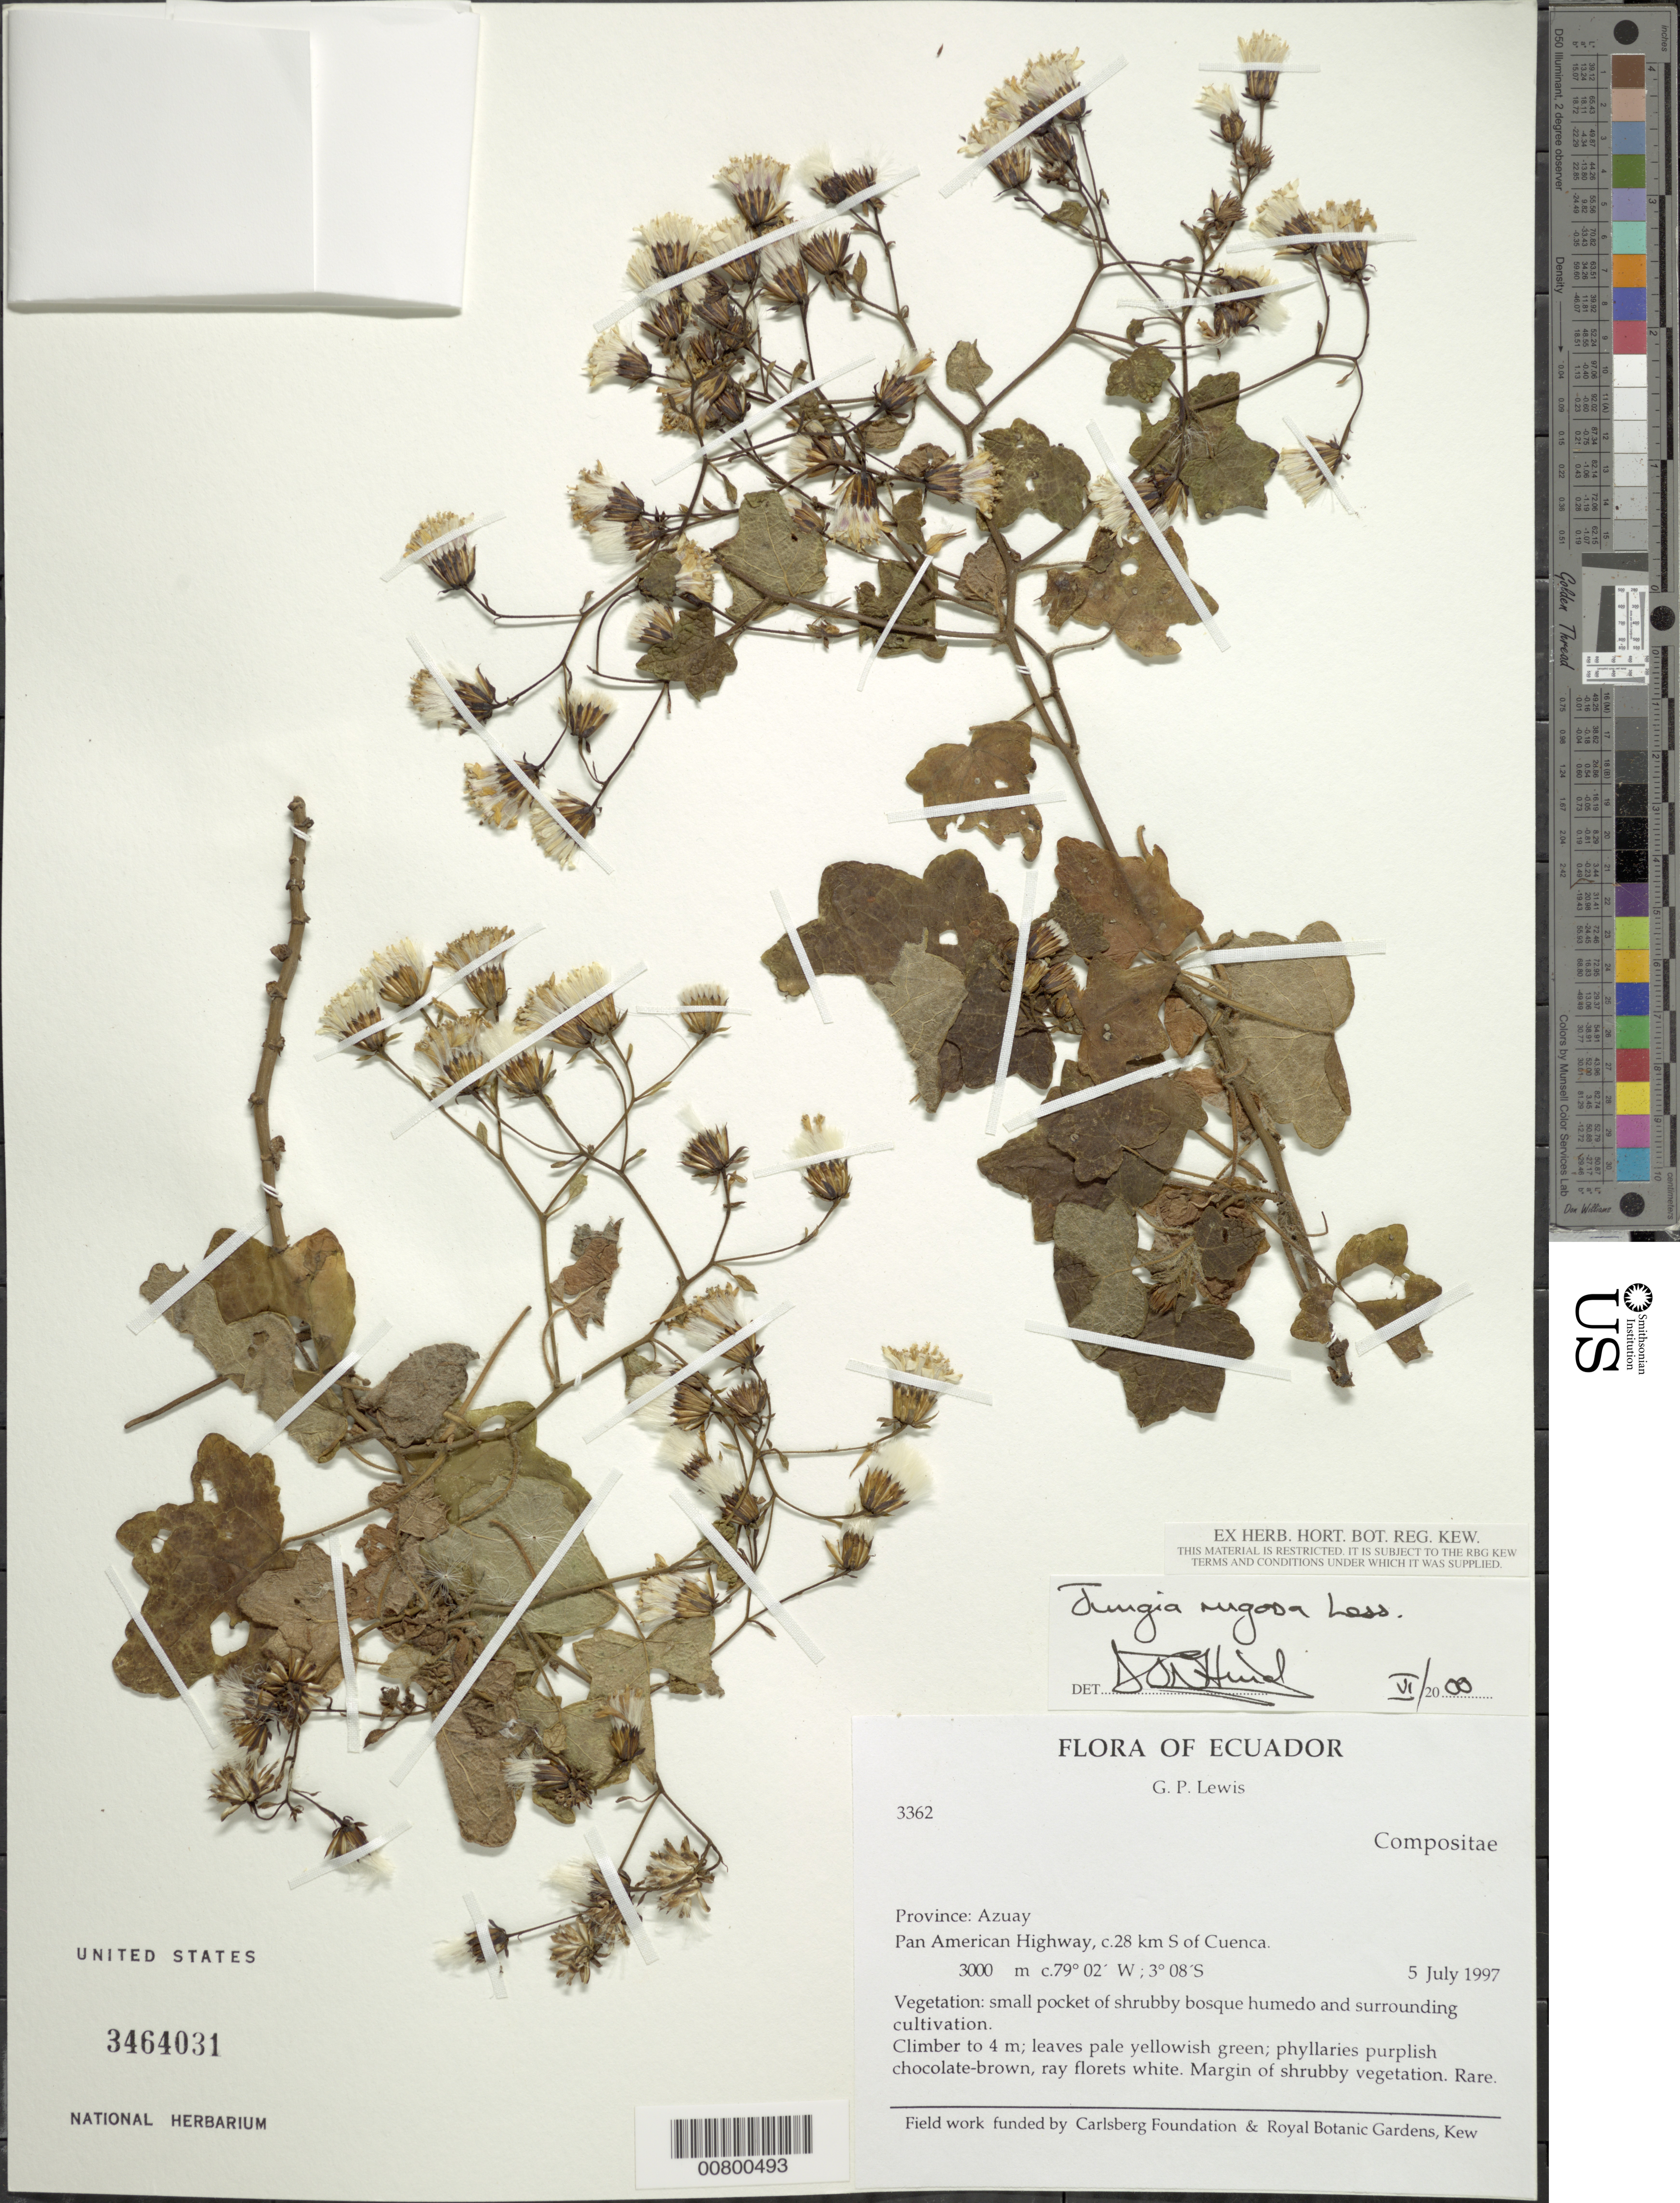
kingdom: Plantae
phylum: Tracheophyta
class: Magnoliopsida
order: Asterales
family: Asteraceae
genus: Jungia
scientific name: Jungia rugosa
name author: Less.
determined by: Hind, N.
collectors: G. P. Lewis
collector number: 3362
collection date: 1997-07-05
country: Ecuador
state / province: Azuay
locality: Pan American Highway, c. 28km S of Cuenca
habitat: Small pocket of shrubby bosque humedo and surrounding cultivation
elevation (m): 3000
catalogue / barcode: US 3464031